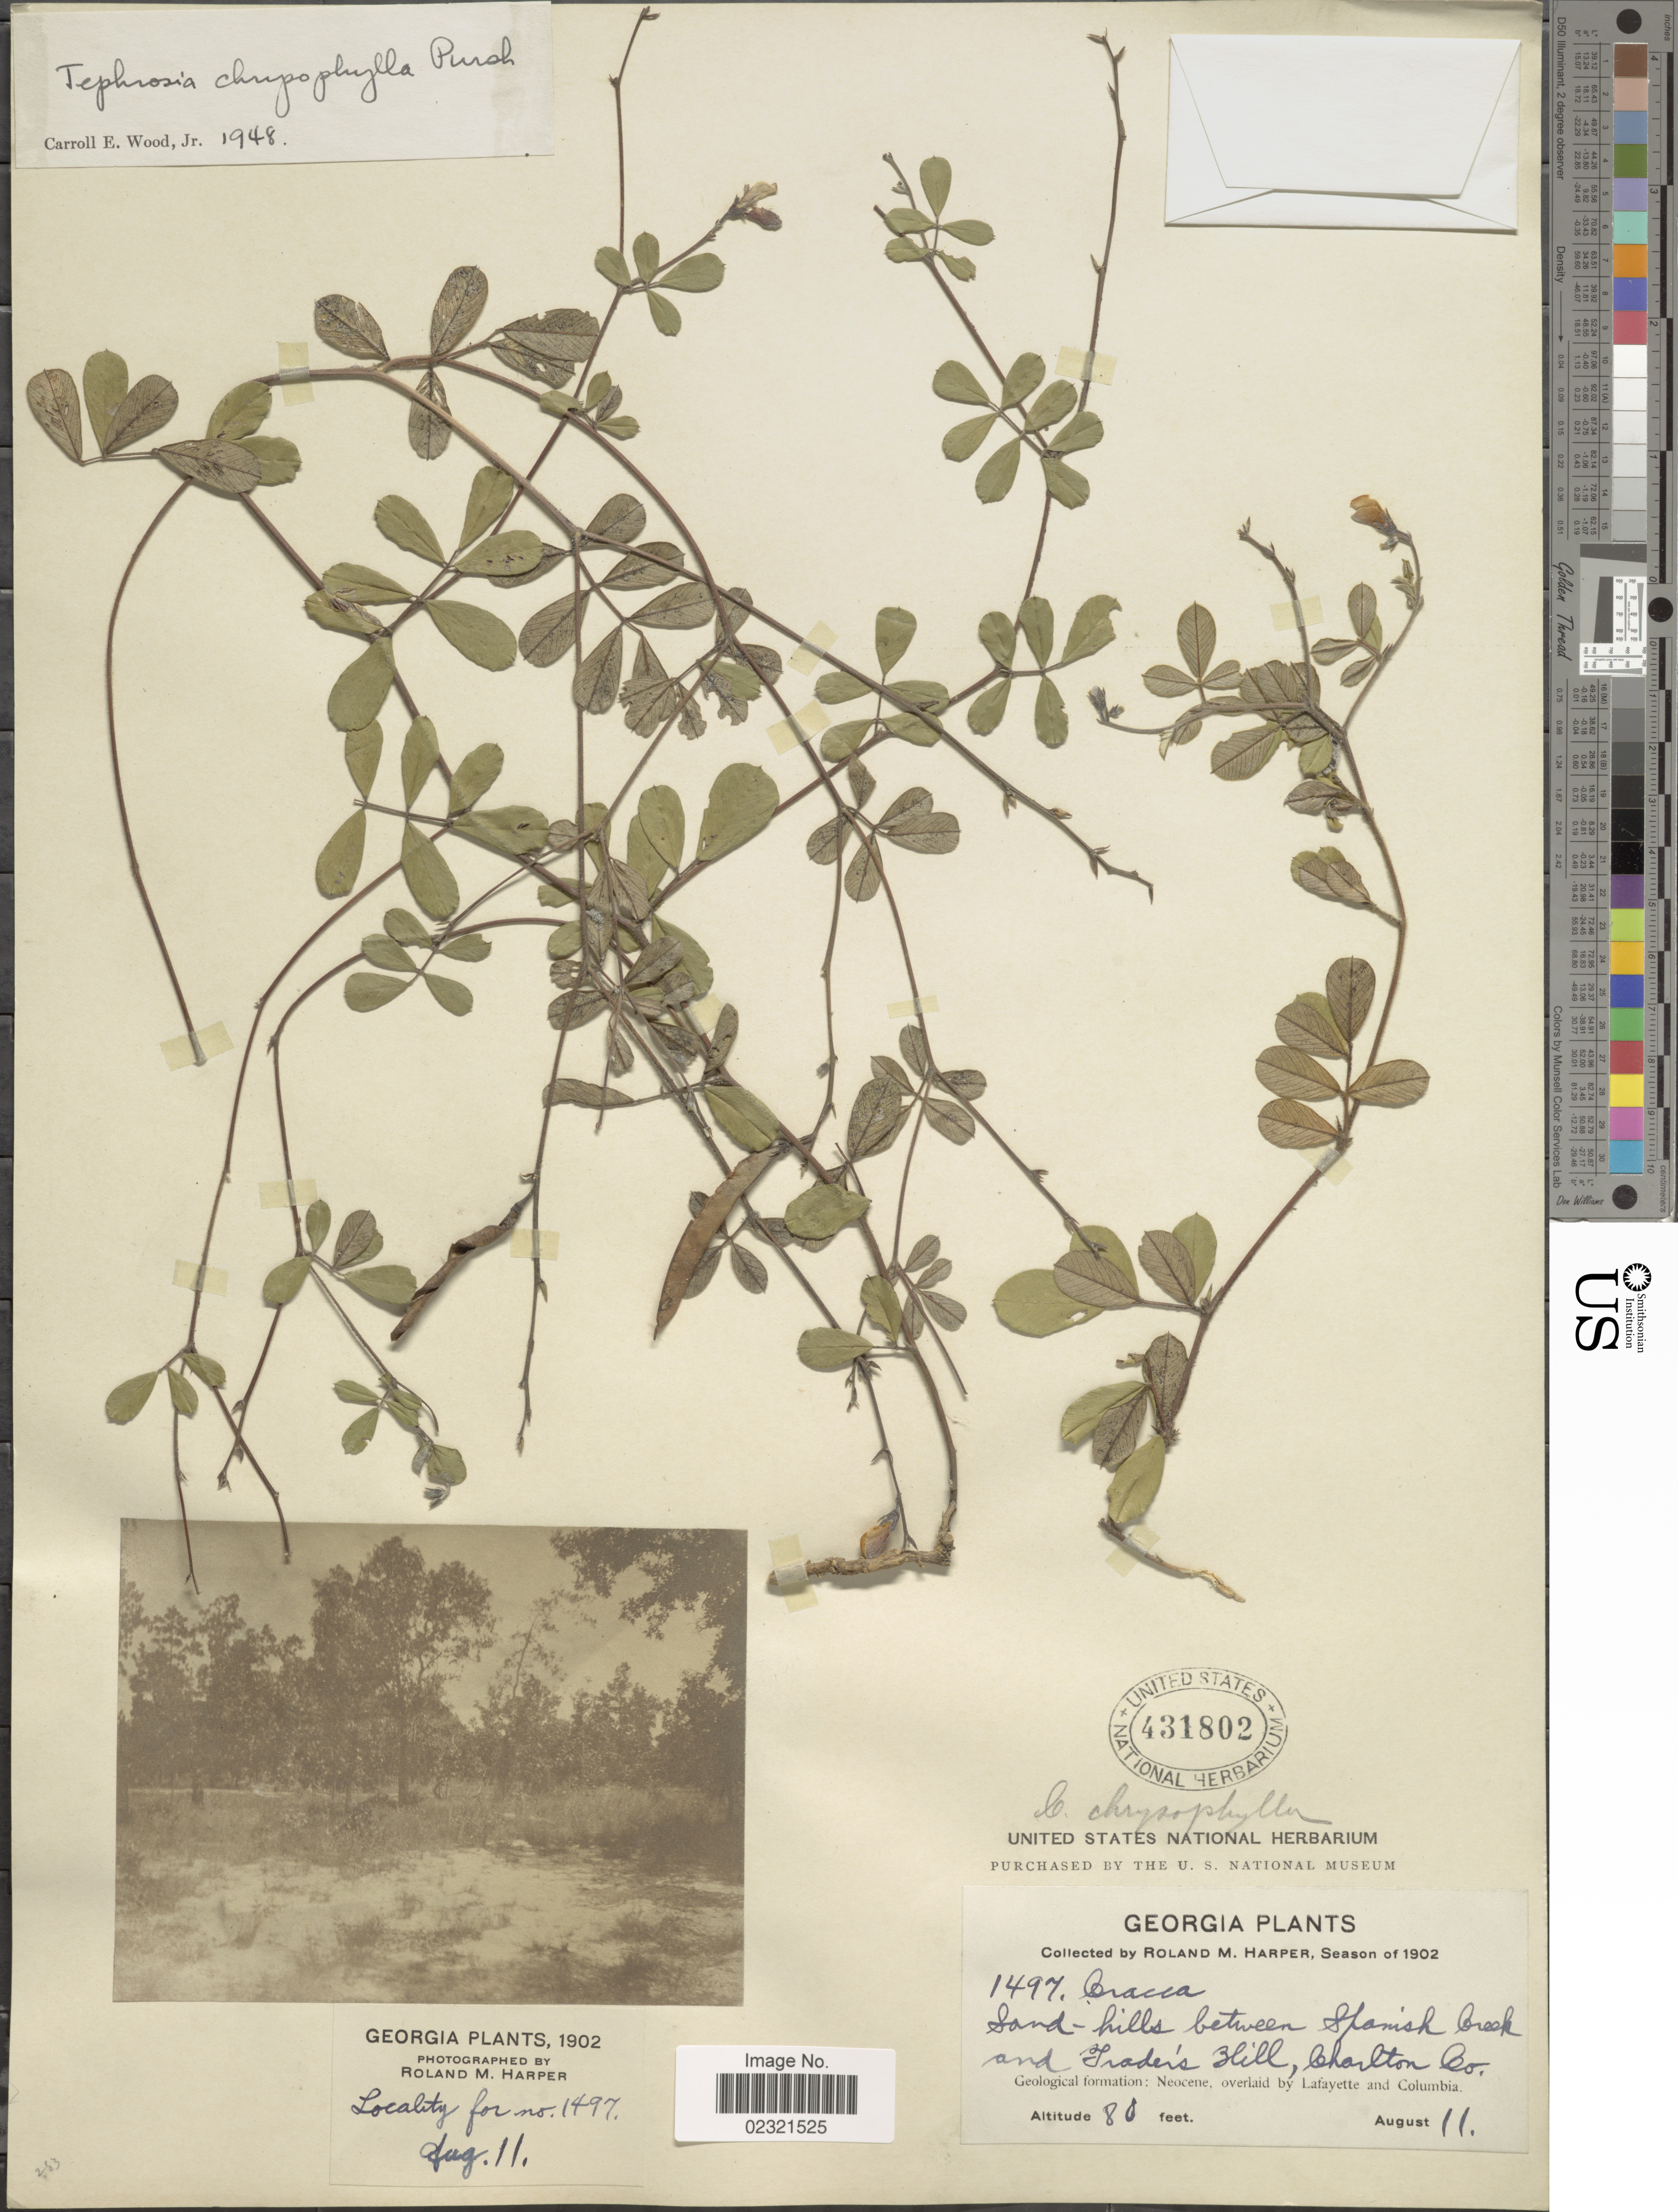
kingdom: Plantae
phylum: Tracheophyta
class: Magnoliopsida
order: Fabales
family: Fabaceae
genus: Tephrosia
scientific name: Tephrosia chrysophylla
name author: Pursh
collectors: R. M. Harper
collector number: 1497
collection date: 1902-08-11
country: United States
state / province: Georgia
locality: Between Spanish Creek and Trader's Hill, Charlton Co.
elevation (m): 24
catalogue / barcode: US 431802